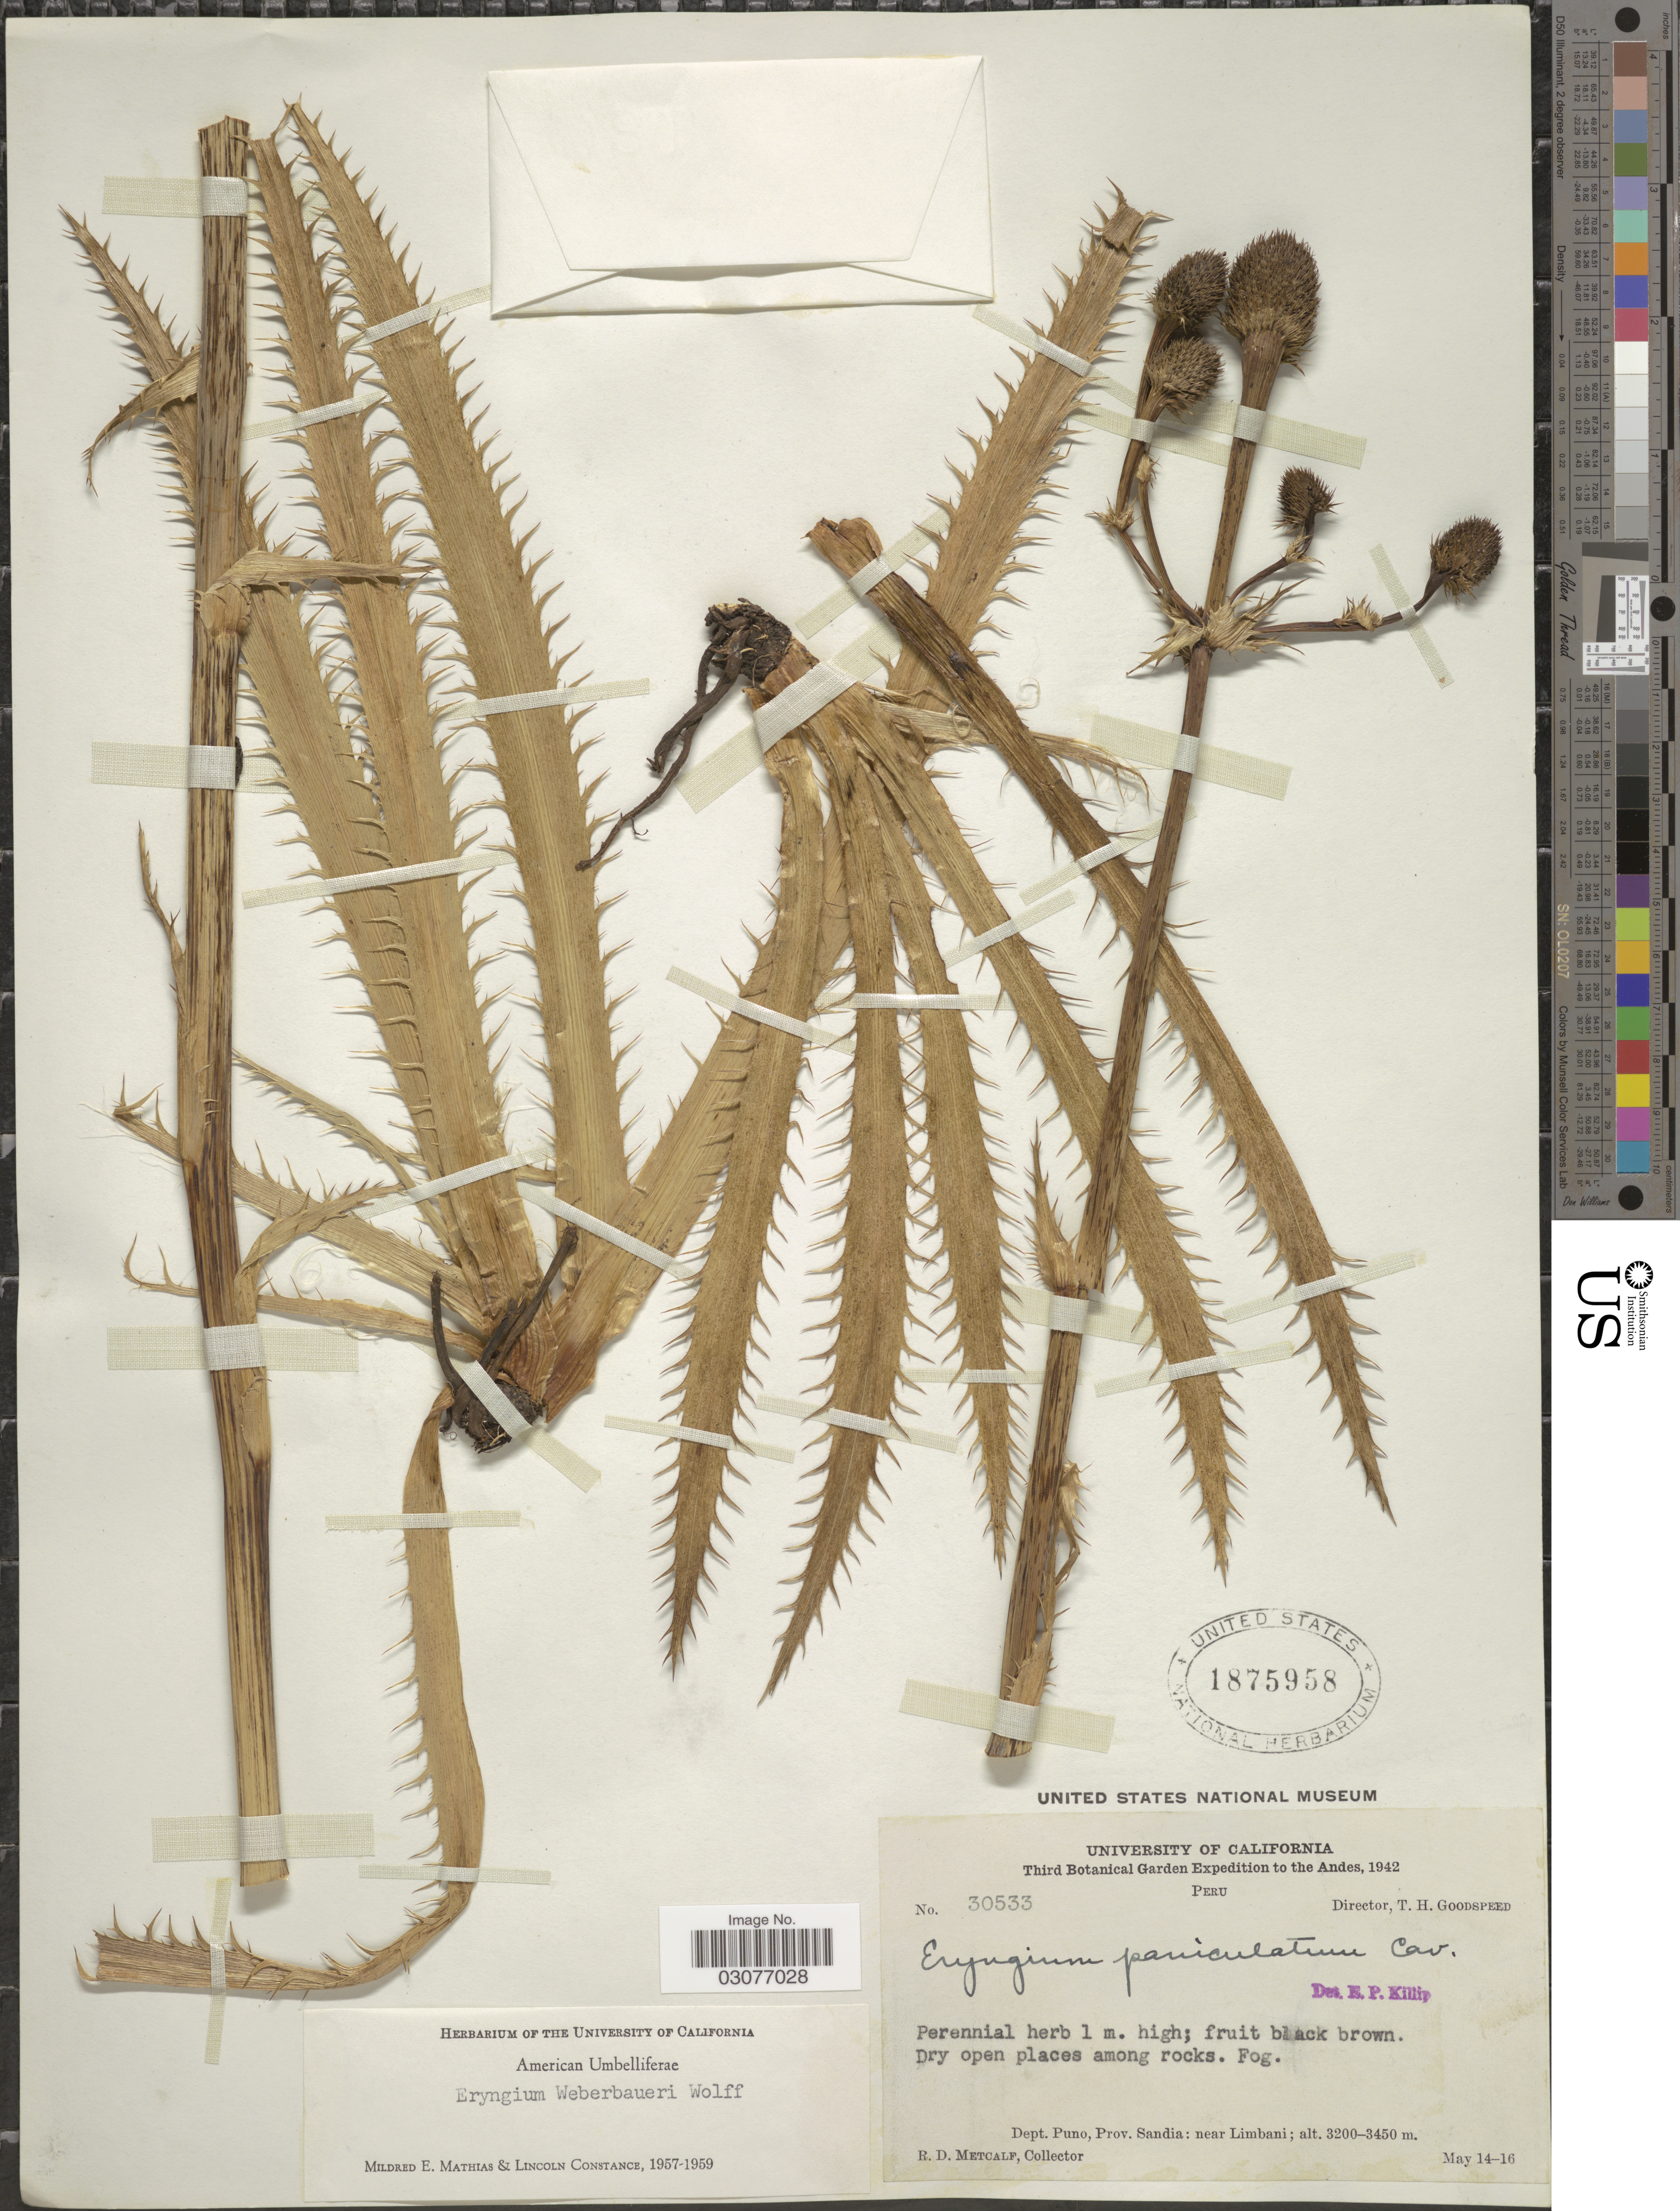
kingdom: Plantae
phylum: Tracheophyta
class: Magnoliopsida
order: Apiales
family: Apiaceae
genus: Eryngium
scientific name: Eryngium weberbaueri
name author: H. Wolff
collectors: R. D. Metcalf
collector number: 30533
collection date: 1942-05-14/1942-05-16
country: Peru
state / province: Puno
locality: Andes. Dept. Puno, Prov. Sandia: near Limbani.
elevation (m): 3200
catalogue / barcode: US 1875958